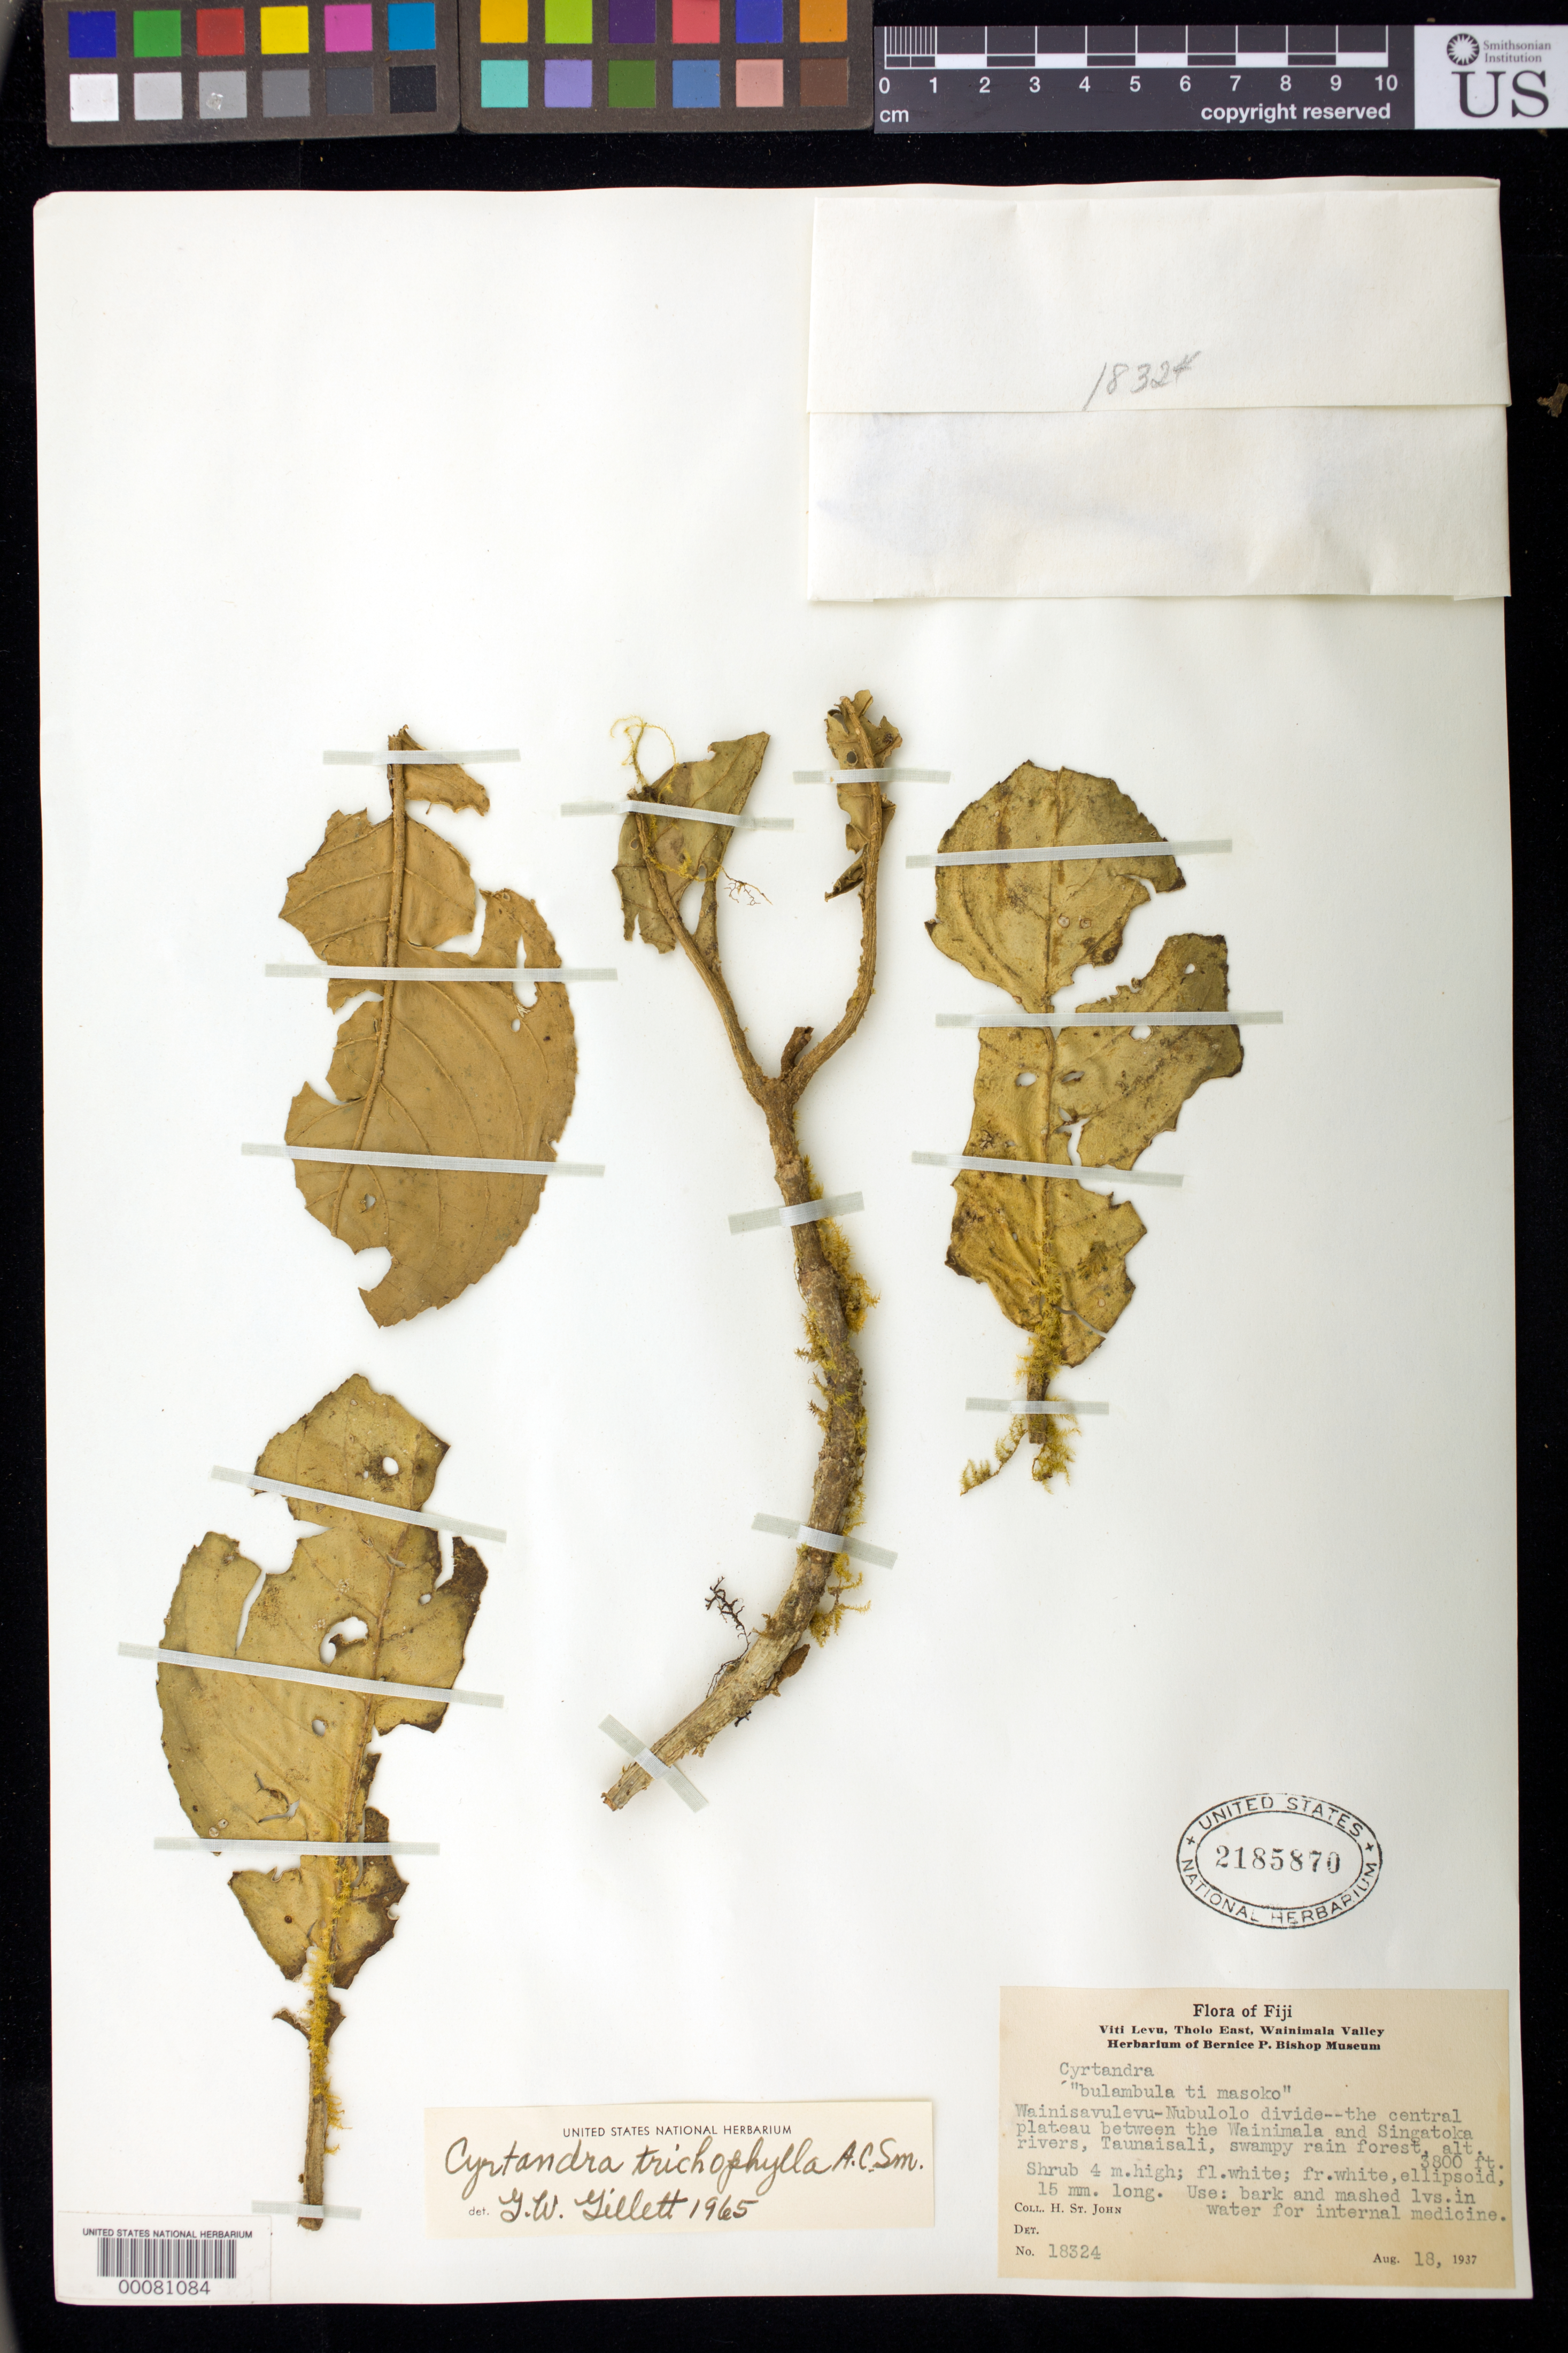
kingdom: Plantae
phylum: Tracheophyta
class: Magnoliopsida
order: Lamiales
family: Gesneriaceae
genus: Cyrtandra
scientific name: Cyrtandra trichophylla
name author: A.C. Sm.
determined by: Gillett, G. W.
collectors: H. St. John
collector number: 18324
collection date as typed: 18 Aug 1937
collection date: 1937-08-18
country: Fiji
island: Viti Levu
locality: Tholo east, wainimala valley, wainisavulevu-nubulolo divide-- the central plateau between the wainimala & singatoka rivers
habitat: Swampy rain forest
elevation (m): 1158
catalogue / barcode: US 2185870